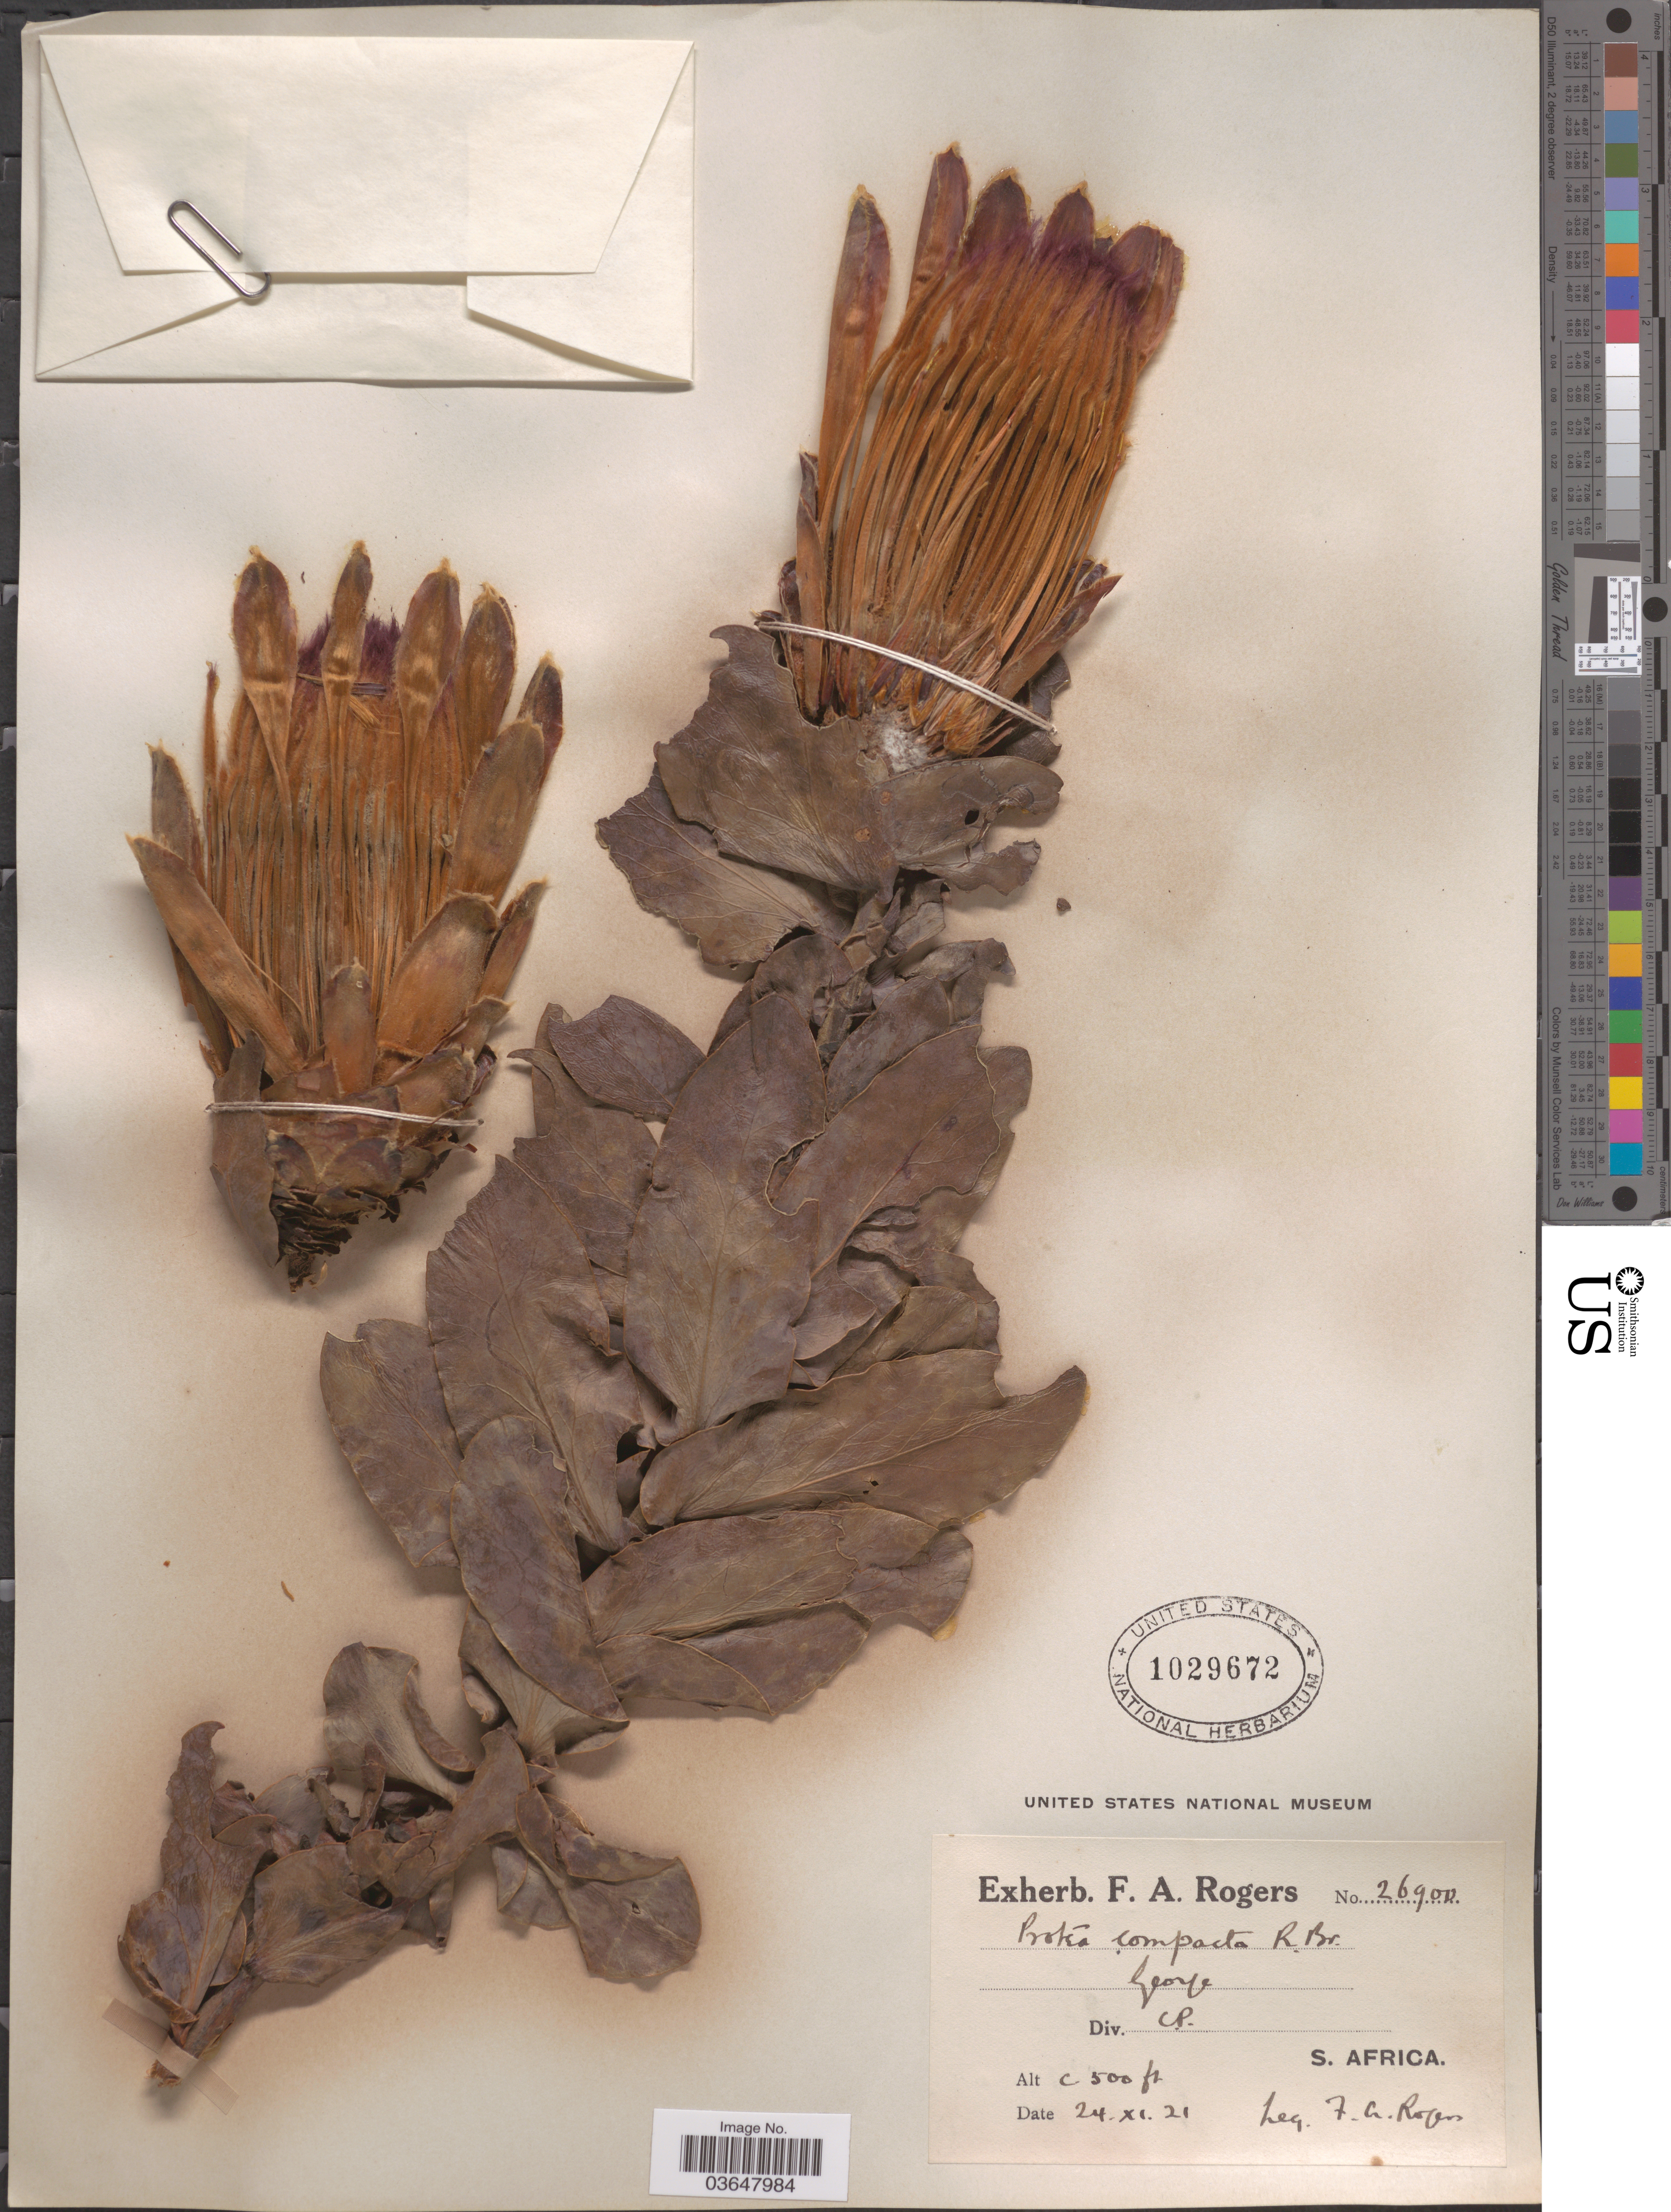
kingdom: Plantae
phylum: Tracheophyta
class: Magnoliopsida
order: Proteales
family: Proteaceae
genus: Protea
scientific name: Protea compacta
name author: R. Br.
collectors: F. A. Rogers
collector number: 26900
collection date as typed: Transcribed d/m/y: 24/11/21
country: South Africa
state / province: Western Cape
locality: George. Div C.P. S. Africa.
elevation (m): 152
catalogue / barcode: US 1029672